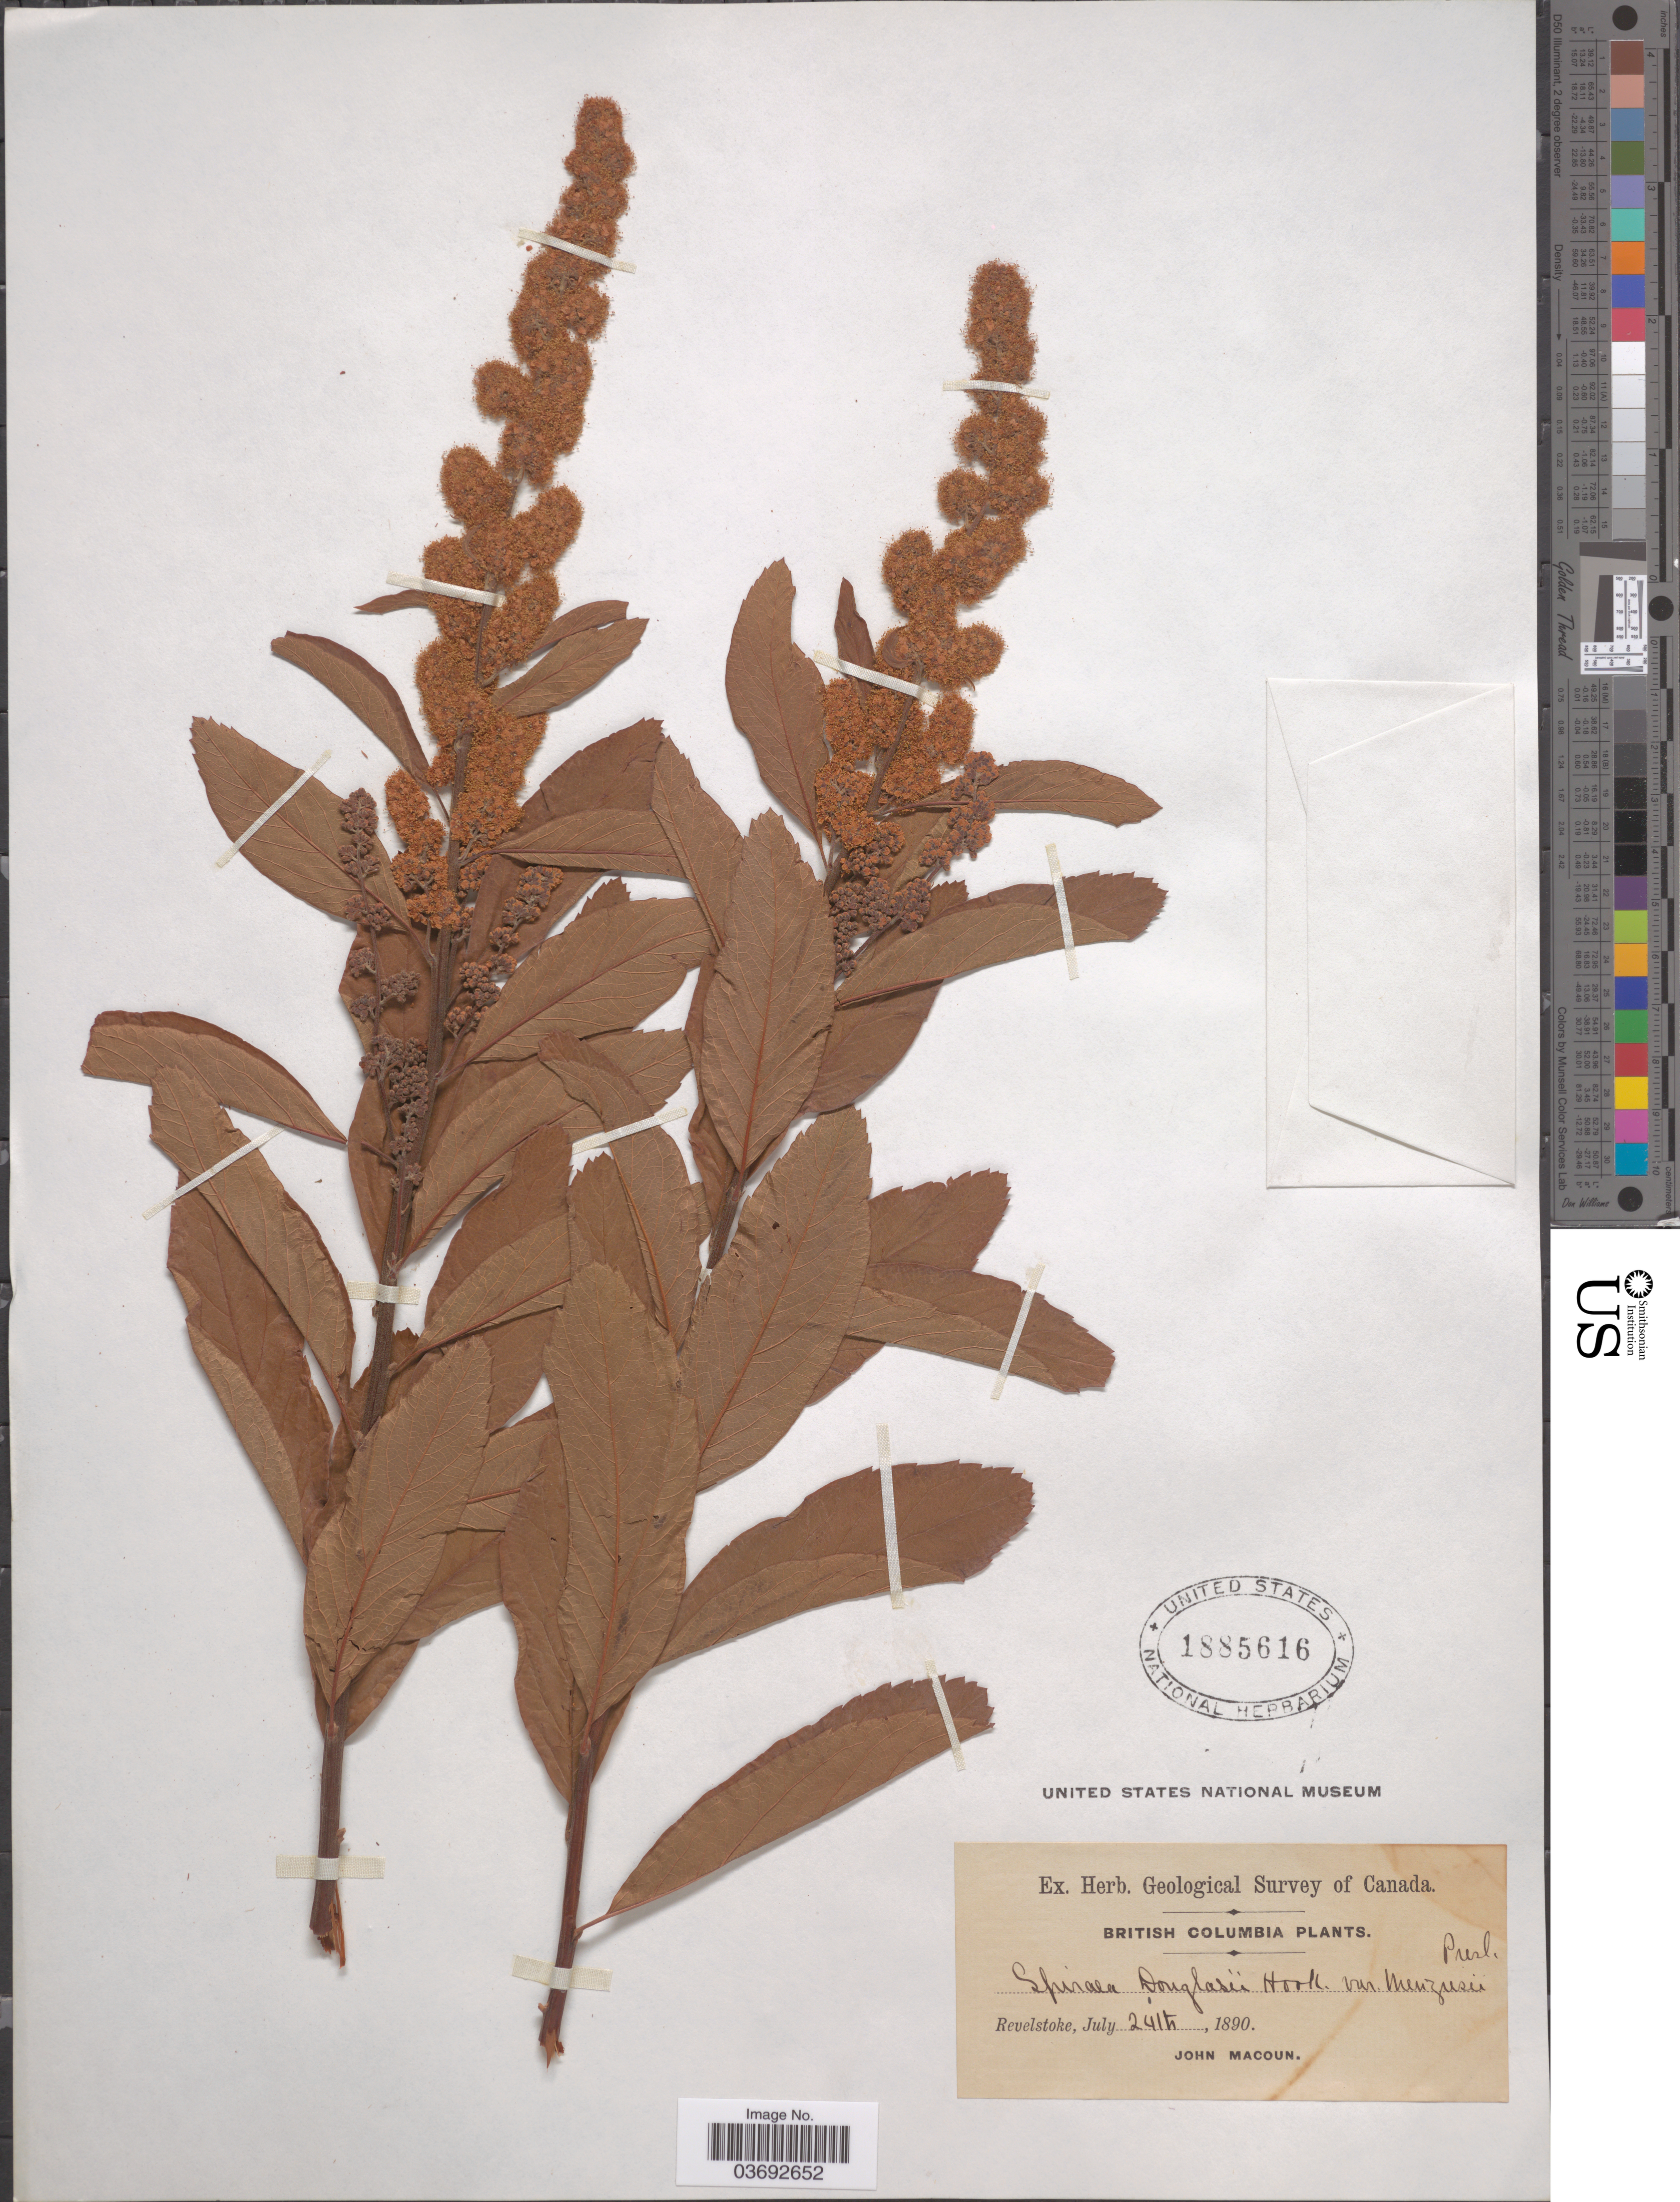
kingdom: Plantae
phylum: Tracheophyta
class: Magnoliopsida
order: Rosales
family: Rosaceae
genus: Spiraea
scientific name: Spiraea menziesii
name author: Hook.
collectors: J. Macoun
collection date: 1890-07-24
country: Canada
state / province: British Columbia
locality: Revelstoke.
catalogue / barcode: US 1885616